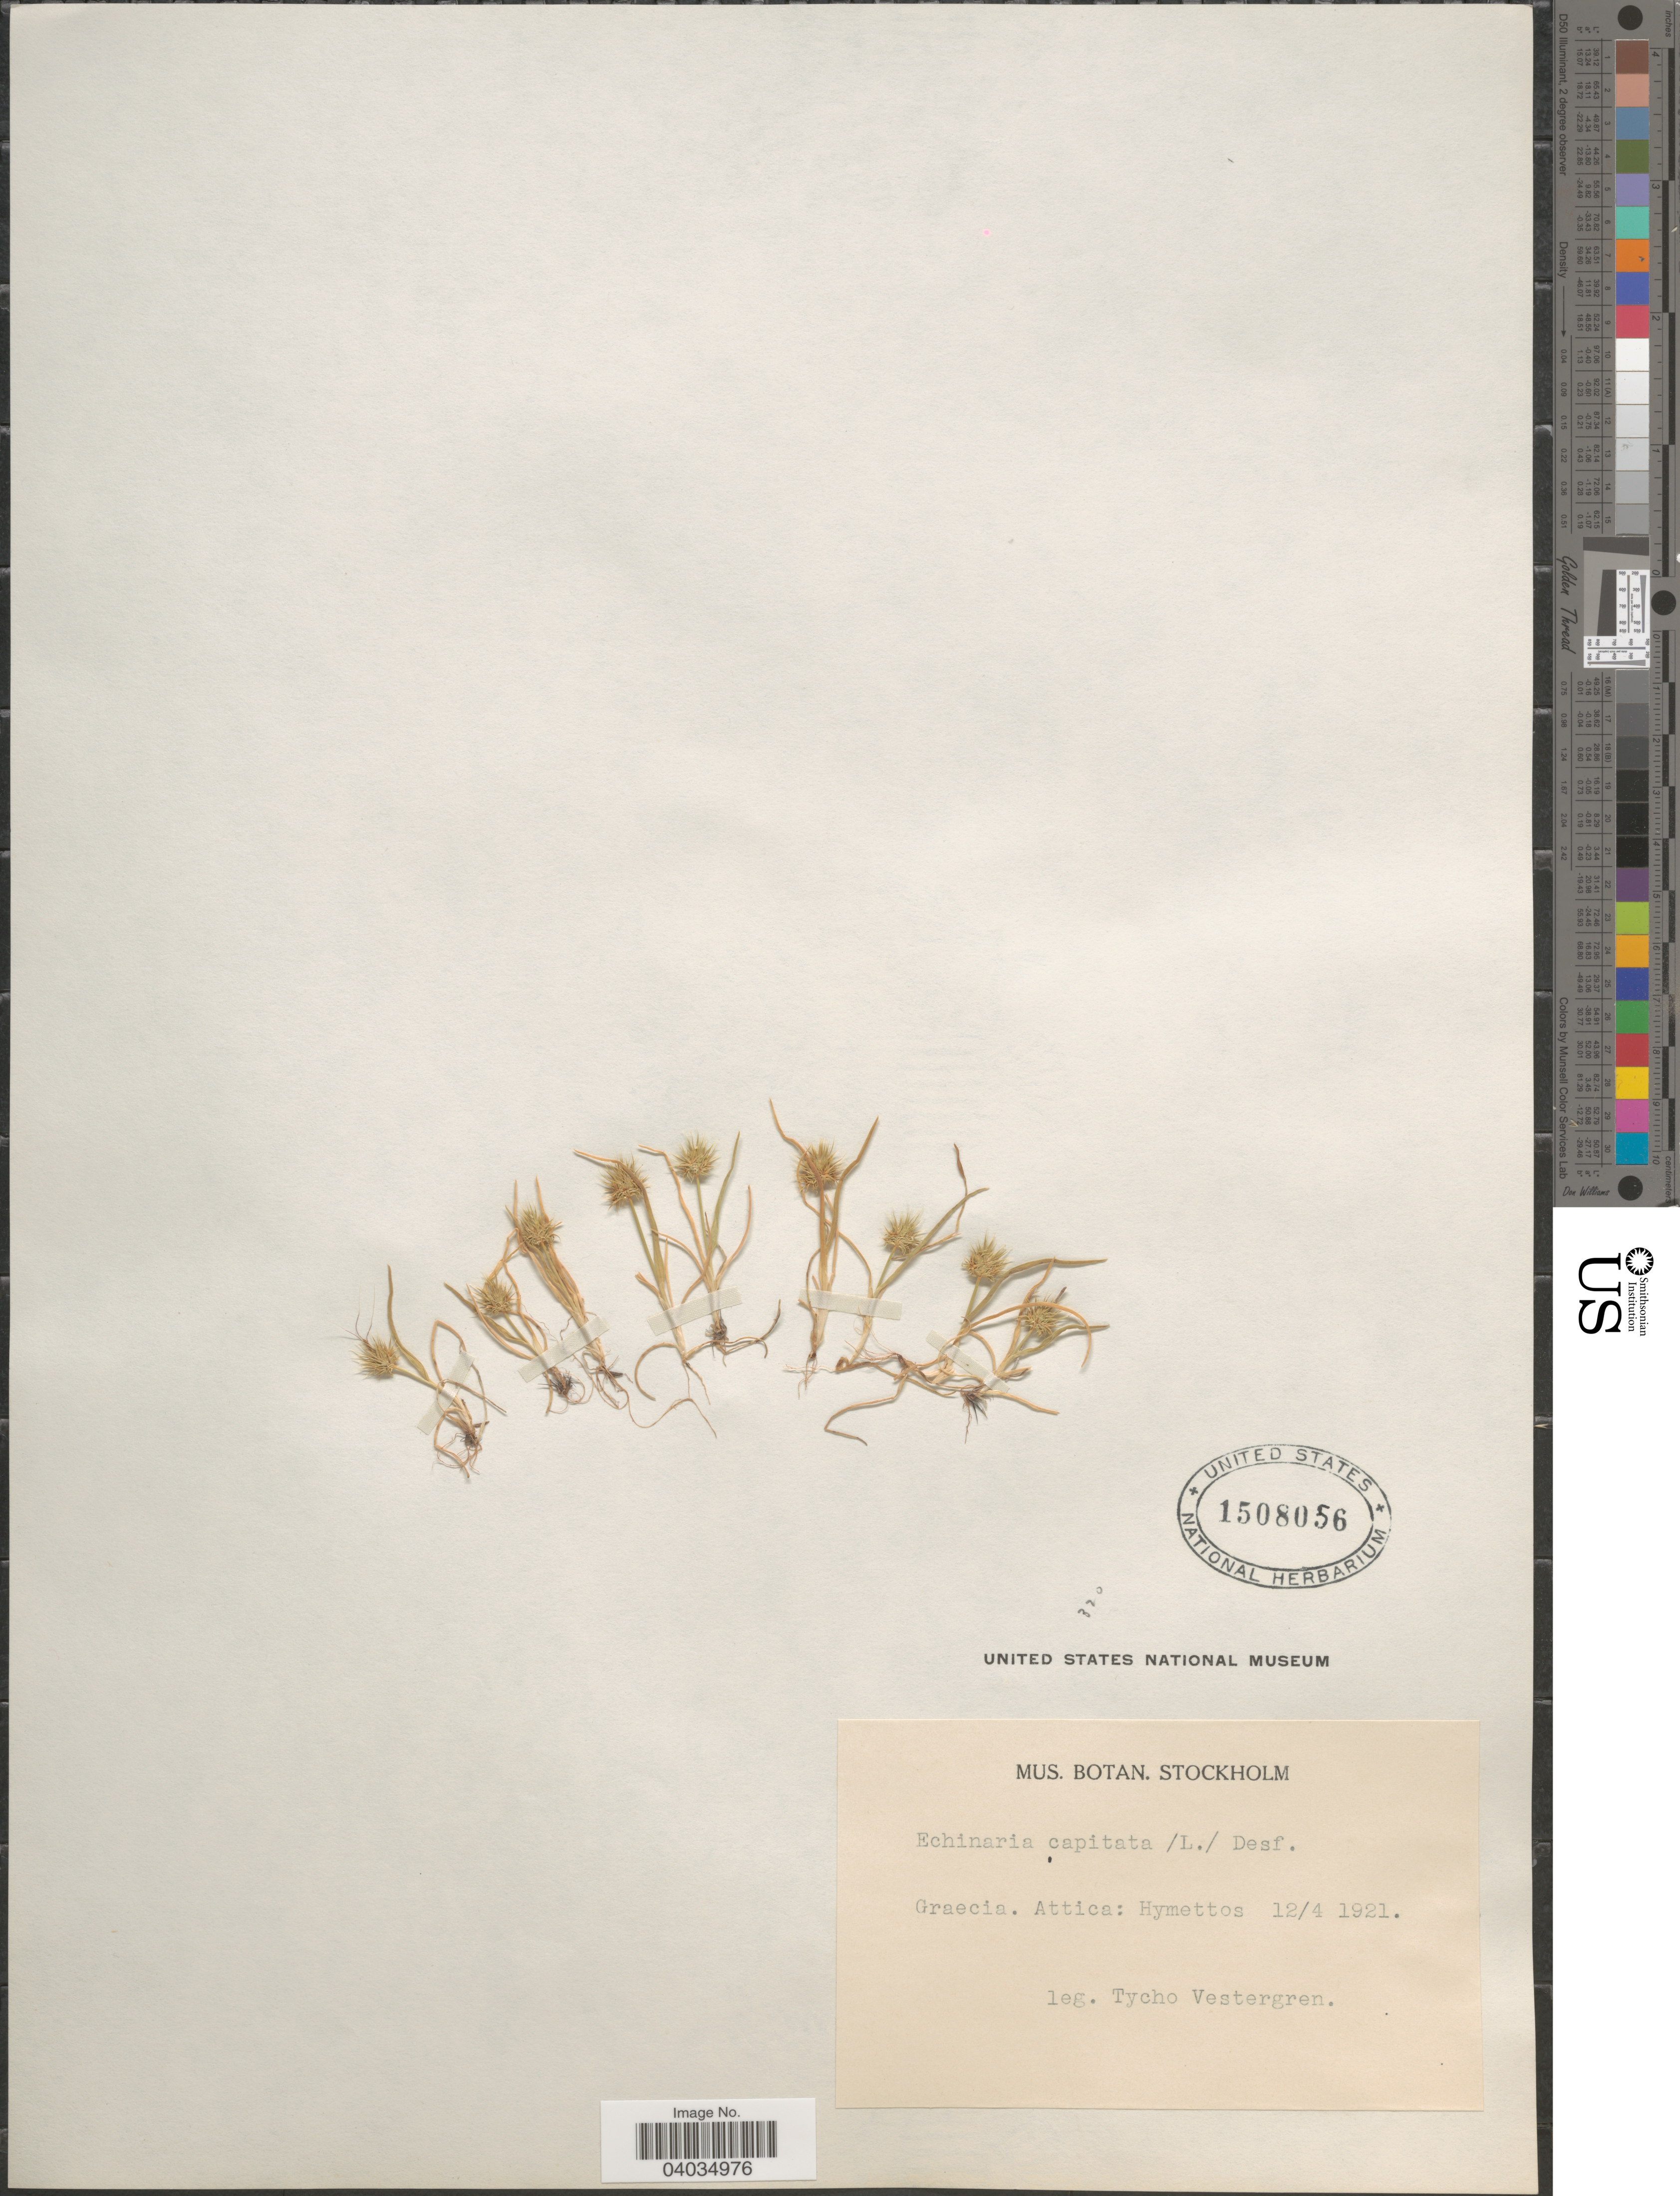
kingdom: Plantae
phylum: Tracheophyta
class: Liliopsida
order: Poales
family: Poaceae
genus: Echinaria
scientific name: Echinaria capitata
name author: (L.) Desf.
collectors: T. Vestergren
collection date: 1921-04-12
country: Greece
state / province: Attica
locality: Graecia. Hymettos.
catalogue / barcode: US 1508056